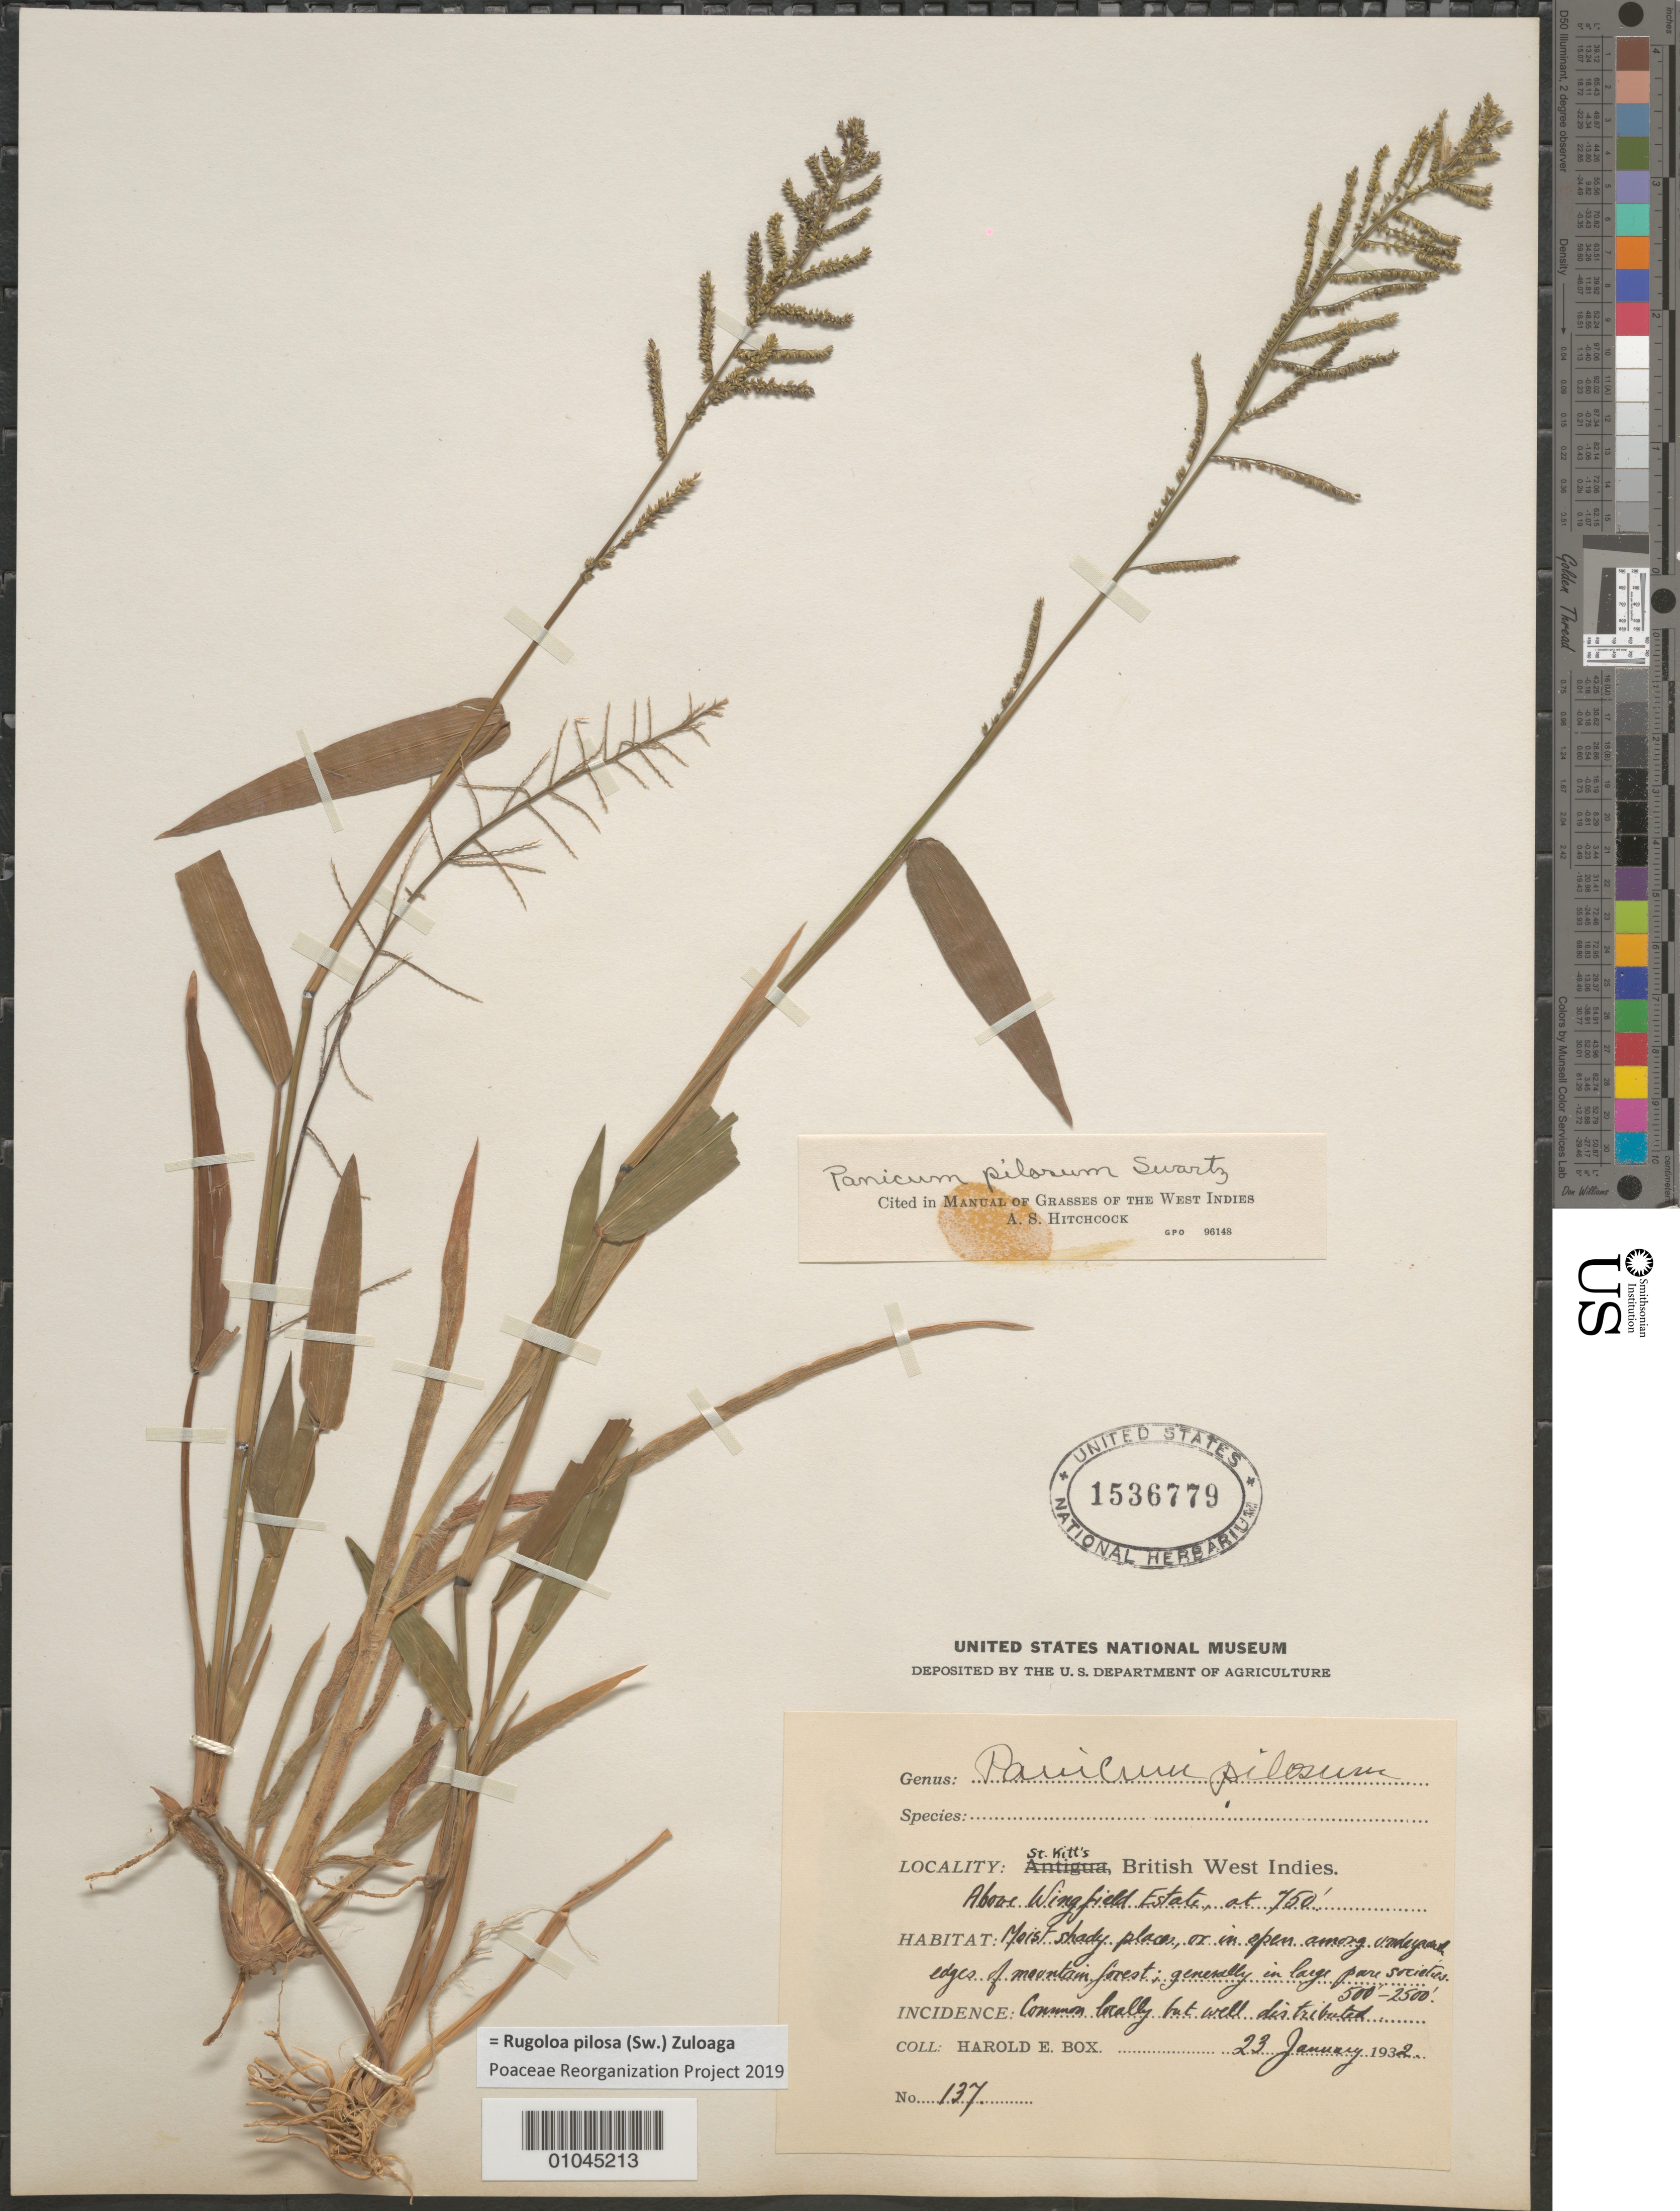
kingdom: Plantae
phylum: Tracheophyta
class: Liliopsida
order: Poales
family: Poaceae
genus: Panicum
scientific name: Panicum pilosum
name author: Sw.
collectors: H. E. Box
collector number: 137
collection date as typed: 23 Jan 1932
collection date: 1932-01-23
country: St. Christopher-Nevis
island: St. Christopher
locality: Above Wingfield Estate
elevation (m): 152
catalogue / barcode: US 1536779